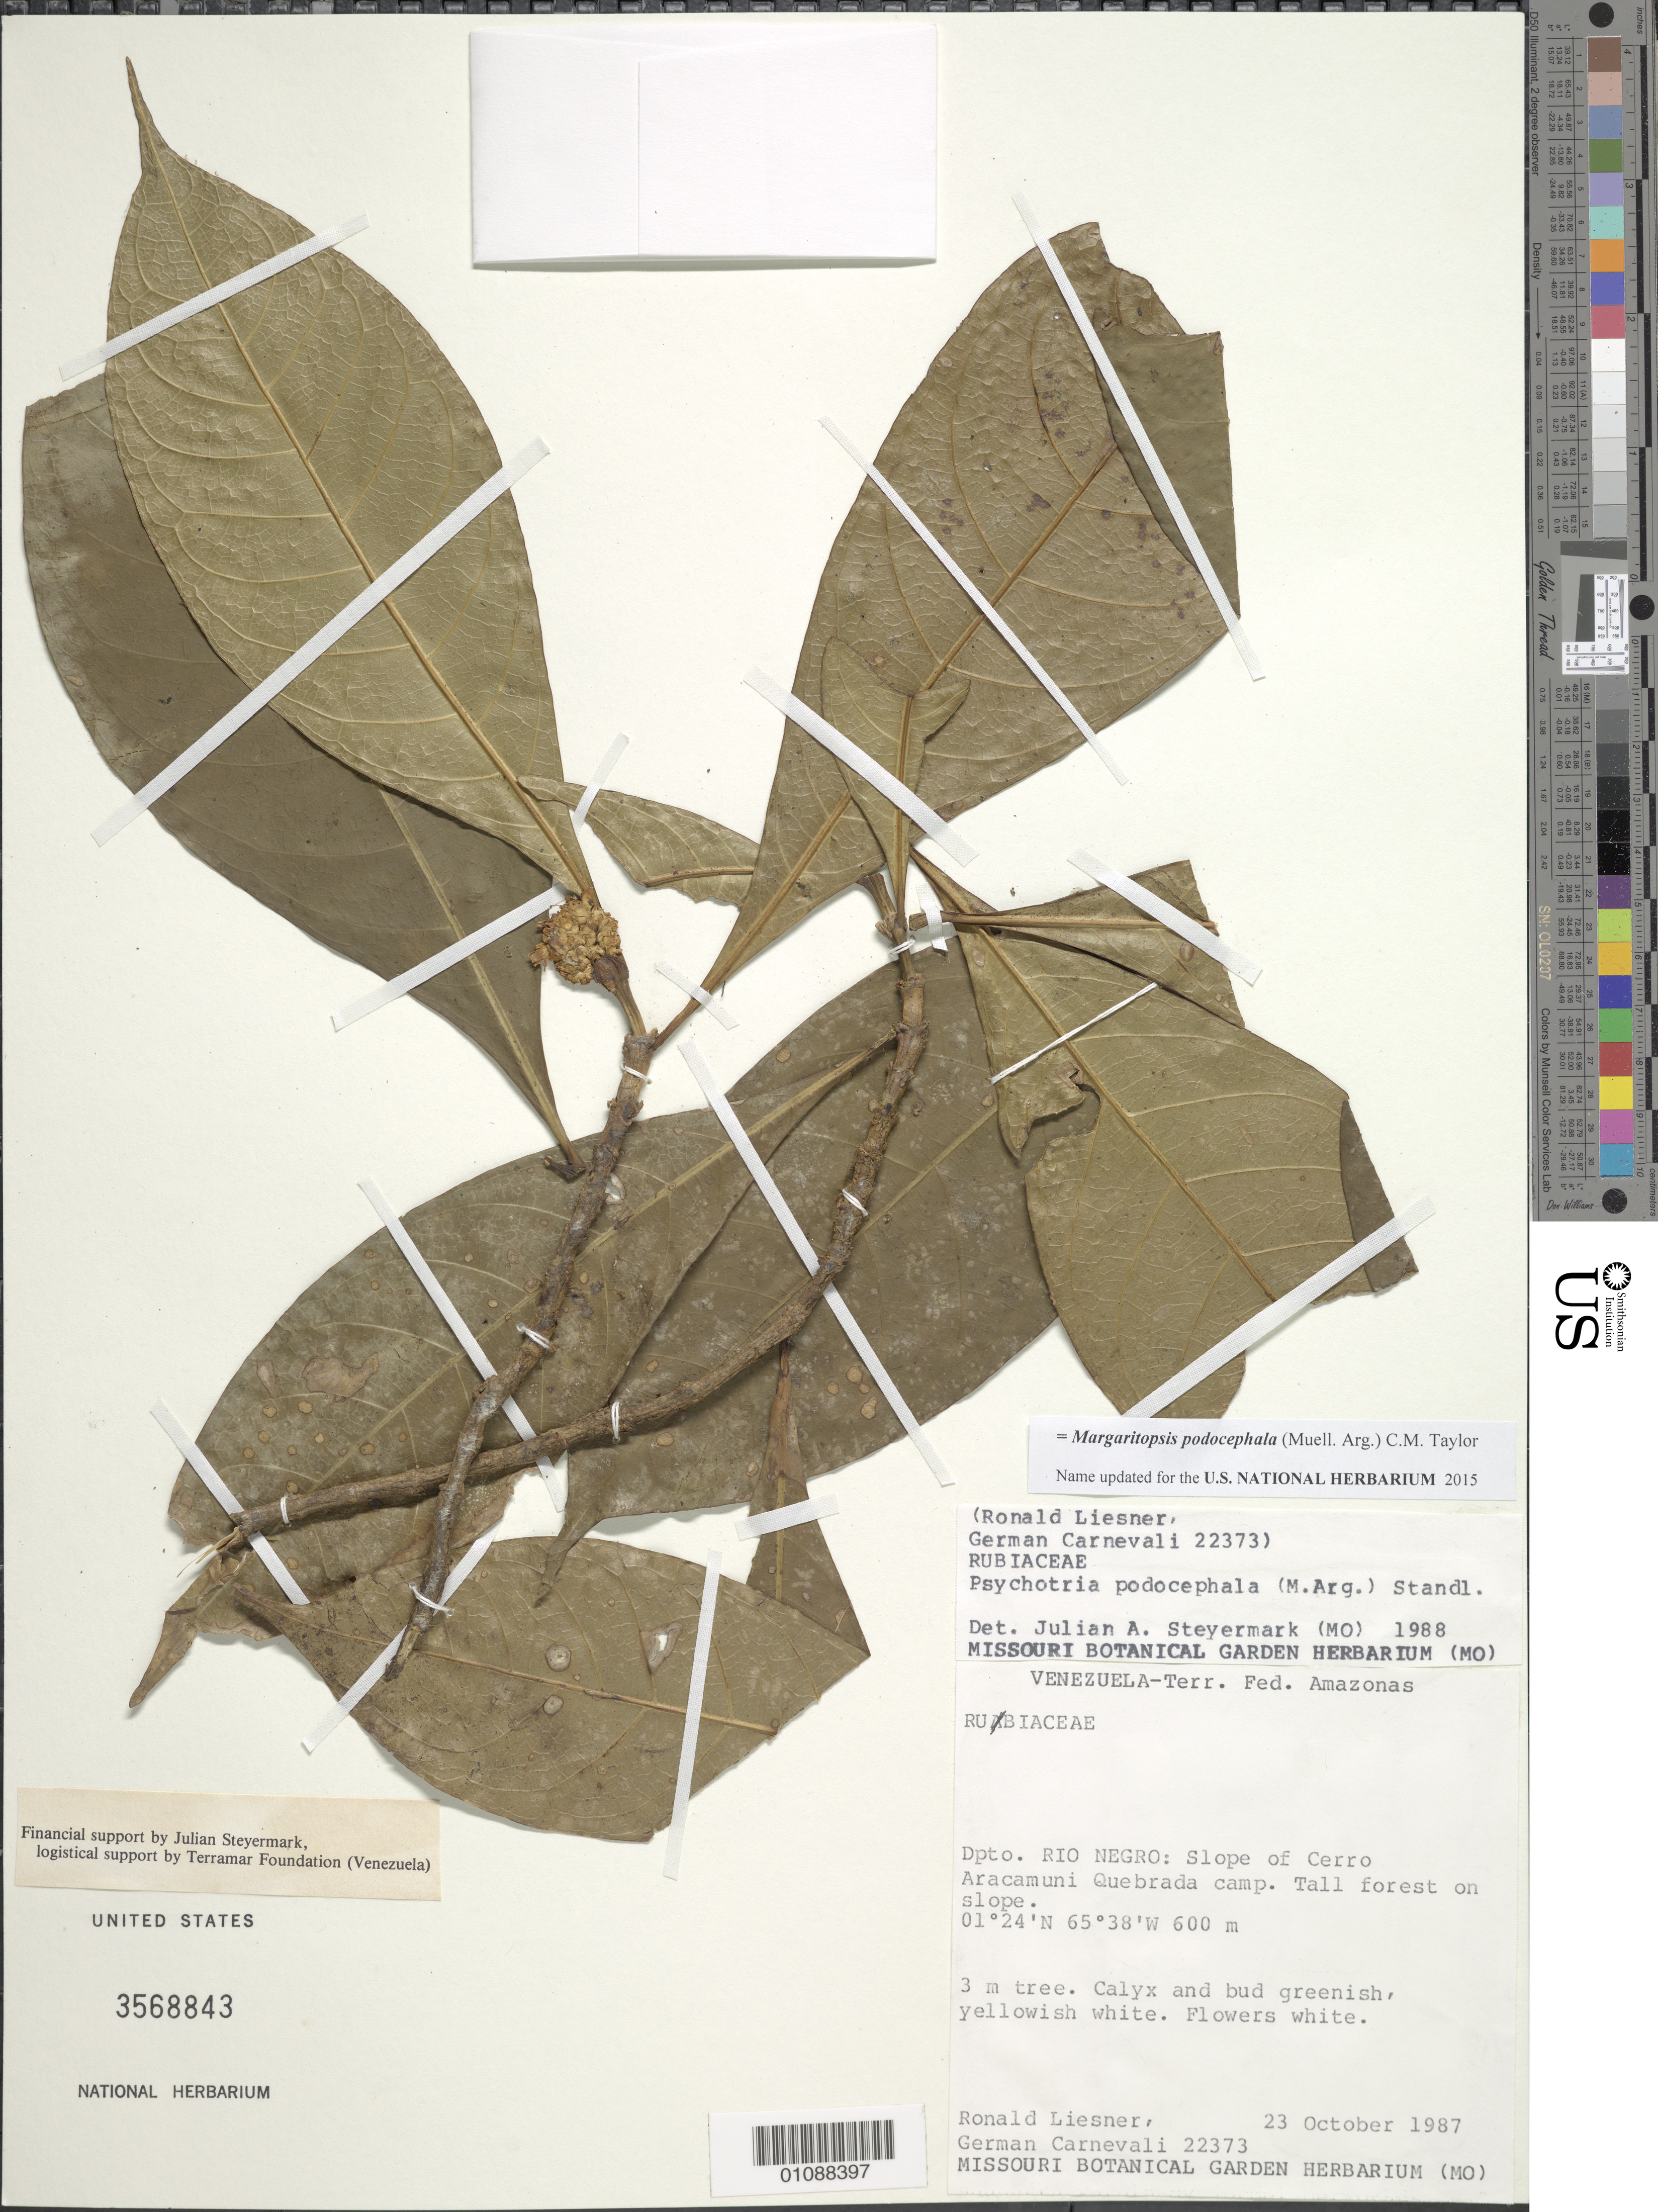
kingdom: Plantae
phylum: Tracheophyta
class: Magnoliopsida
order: Gentianales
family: Rubiaceae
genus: Psychotria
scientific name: Psychotria podocephala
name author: (Müll. Arg.) Standl.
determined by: Steyermark, Julian A., (VEN)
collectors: R. L. Liesner & G. Carnevali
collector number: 22373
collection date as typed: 23-Oct-87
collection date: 1987-10-23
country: Venezuela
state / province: Amazonas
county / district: Río Negro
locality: Cerro Aracamuni, slope, Quebrada camp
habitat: Tall forest on slope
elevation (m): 600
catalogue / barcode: US 3568843